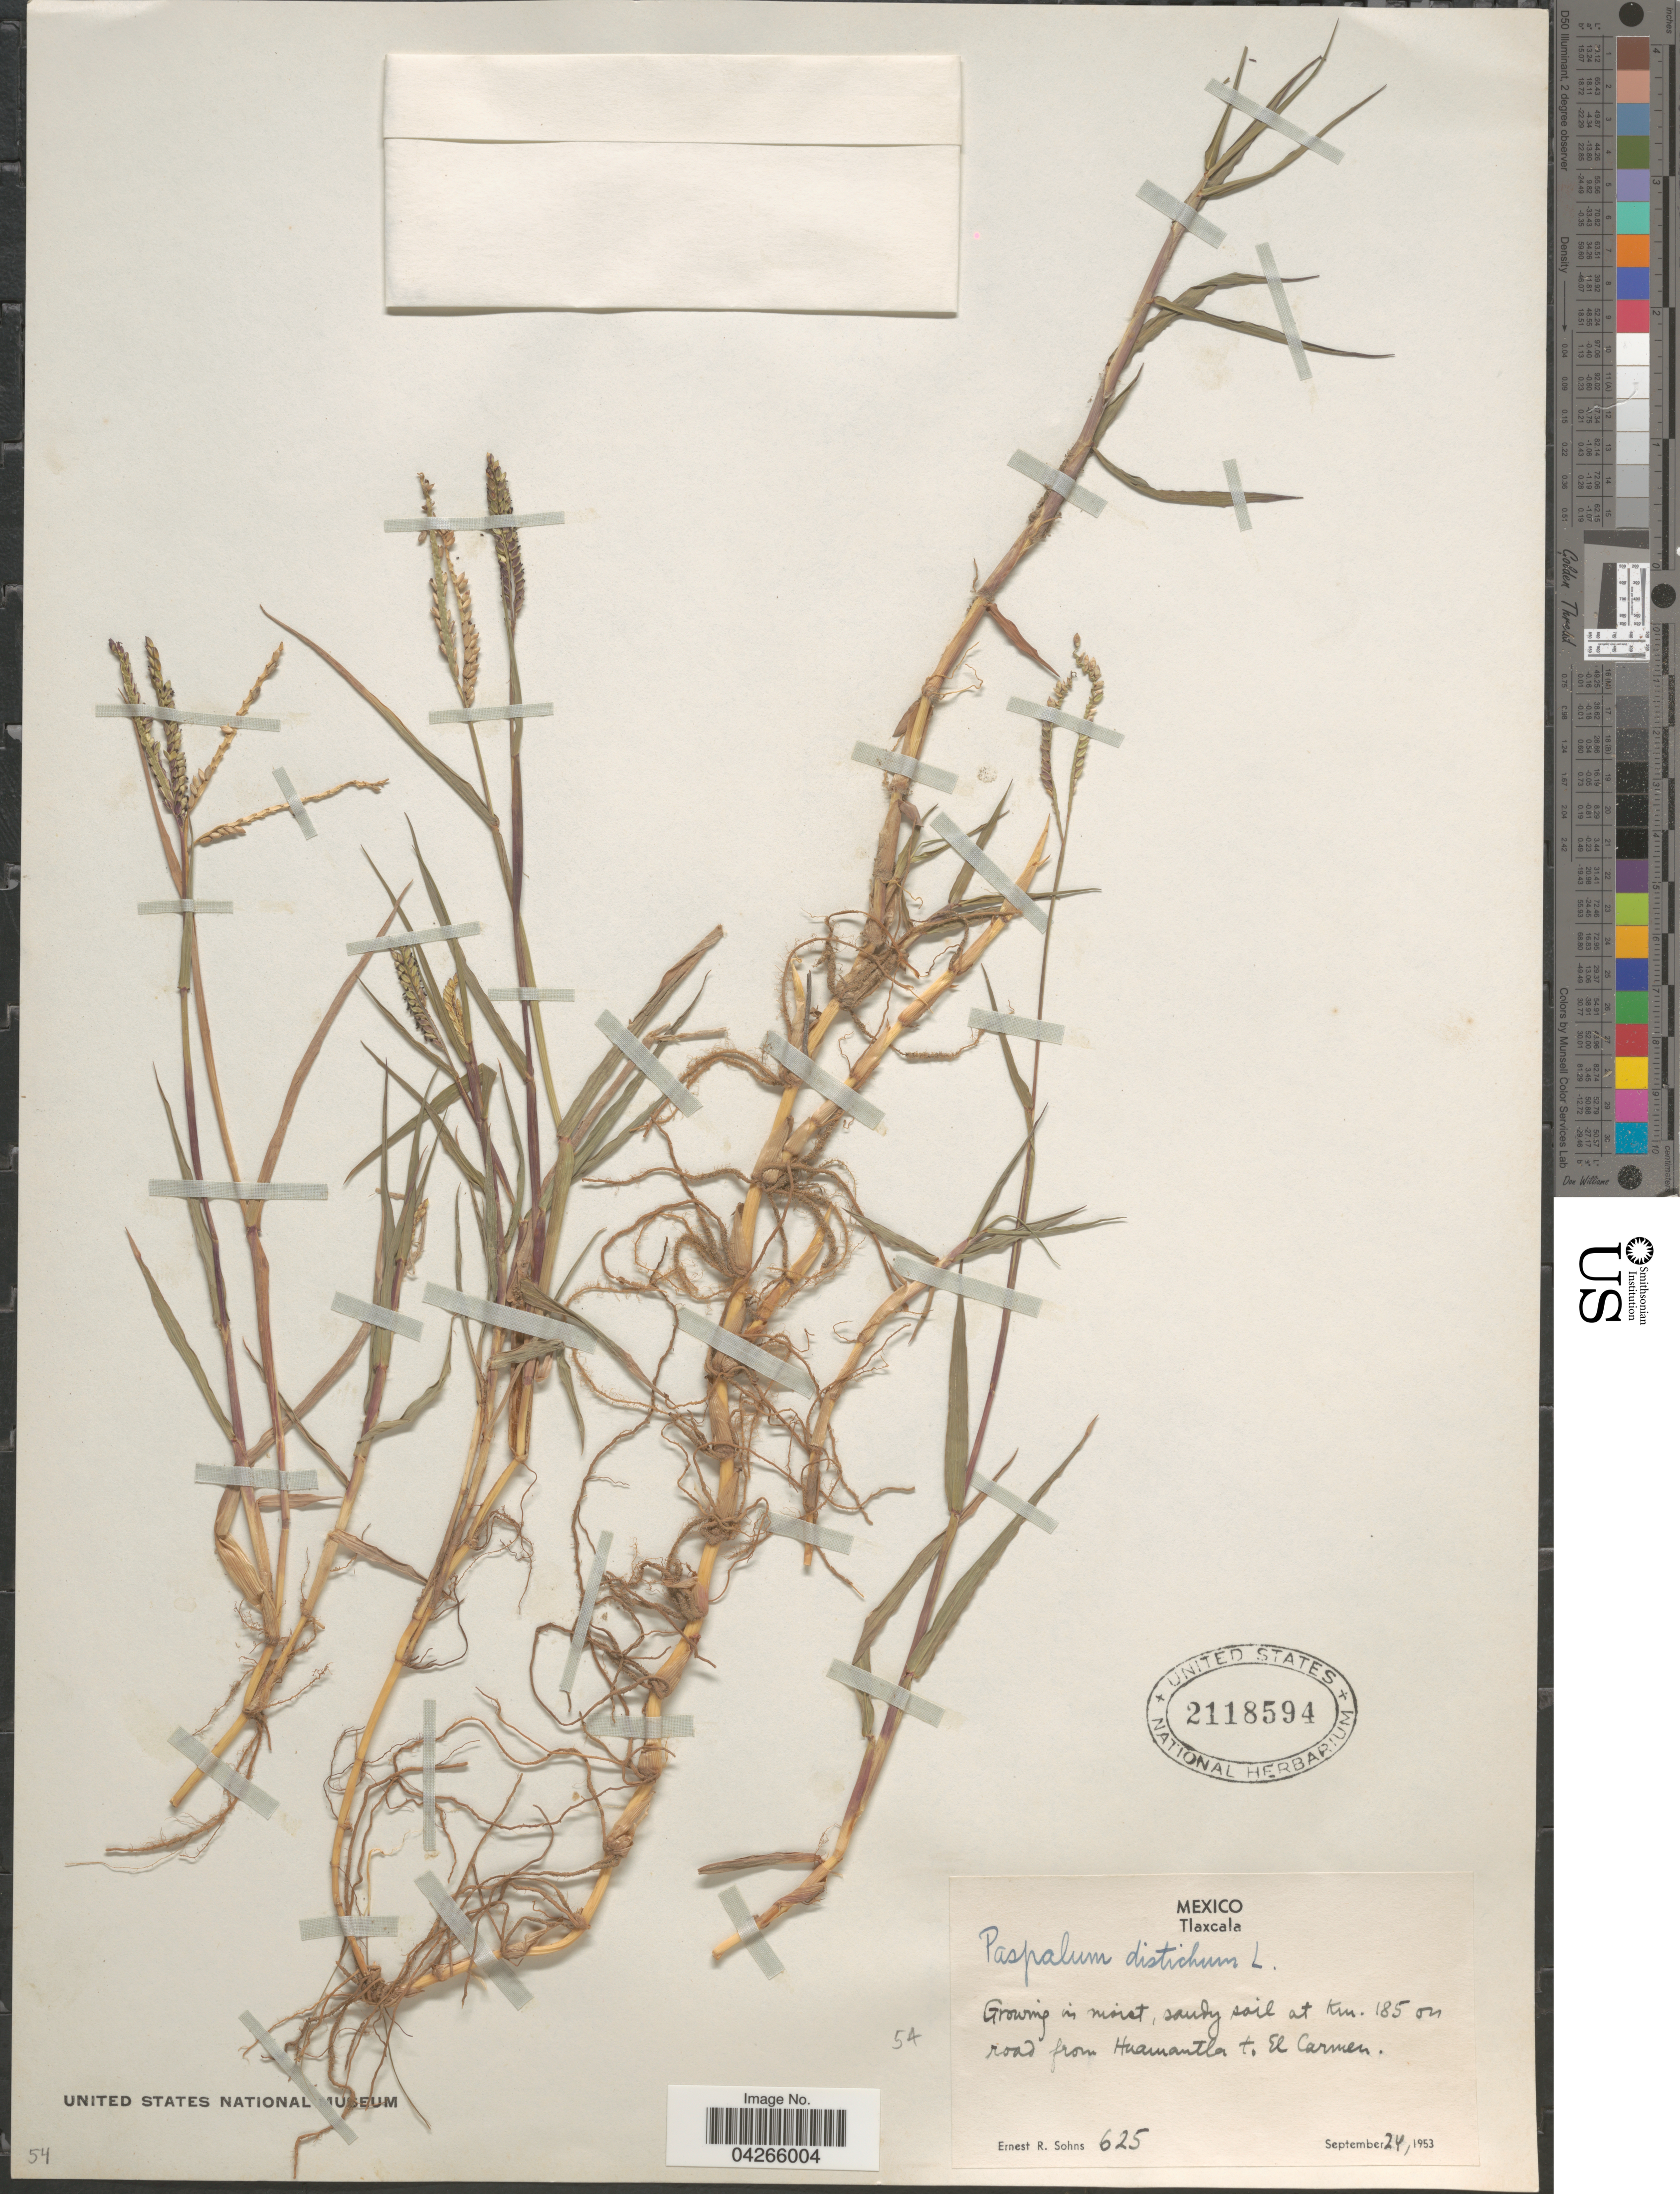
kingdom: Plantae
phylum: Tracheophyta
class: Liliopsida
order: Poales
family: Poaceae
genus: Paspalum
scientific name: Paspalum vaginatum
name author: Sw.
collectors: E. R. Sohns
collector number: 625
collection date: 1953-09-24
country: Mexico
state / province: Tlaxcala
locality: In moist, sandy soil at Km. 185 on road from Huamantla to El Carmen.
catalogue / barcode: US 2118594